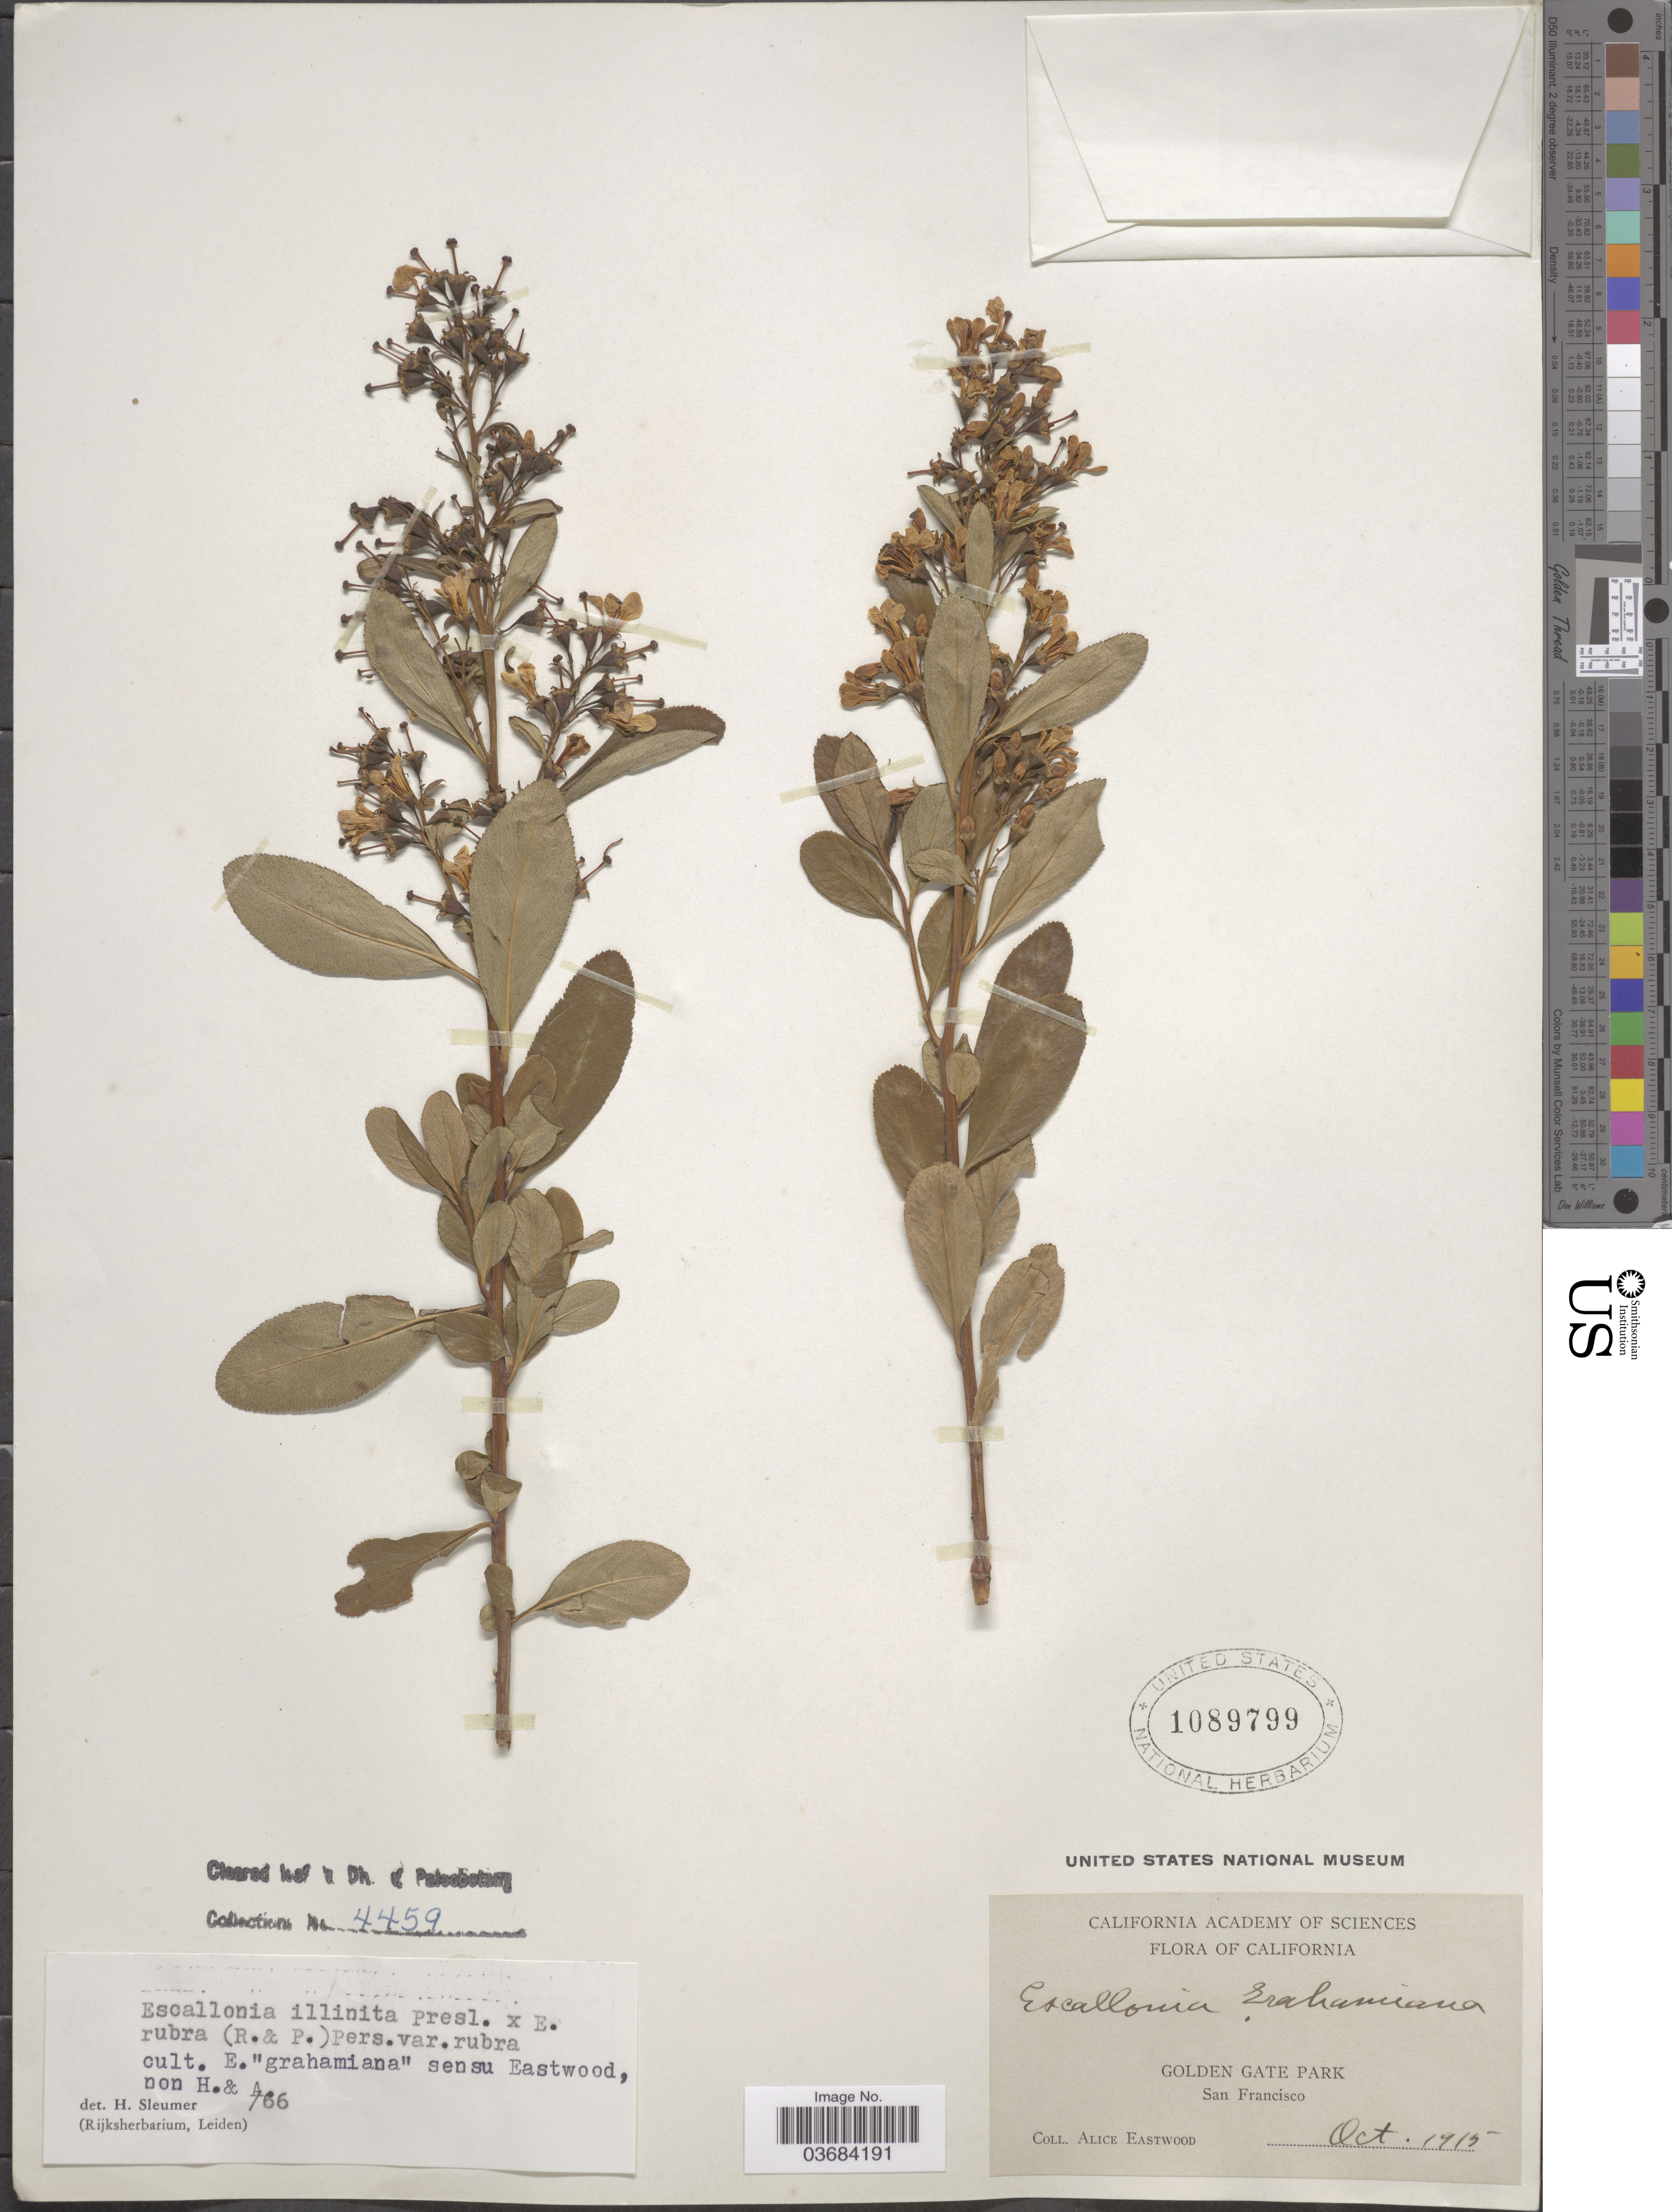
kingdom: Plantae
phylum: Tracheophyta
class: Magnoliopsida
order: Escalloniales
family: Escalloniaceae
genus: Escallonia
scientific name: Escallonia illinita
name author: C. Presl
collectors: A. Eastwood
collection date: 1915-10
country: United States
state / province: California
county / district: San Francisco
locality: Golden Gate Park. San Francisco.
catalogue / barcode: US 1089799